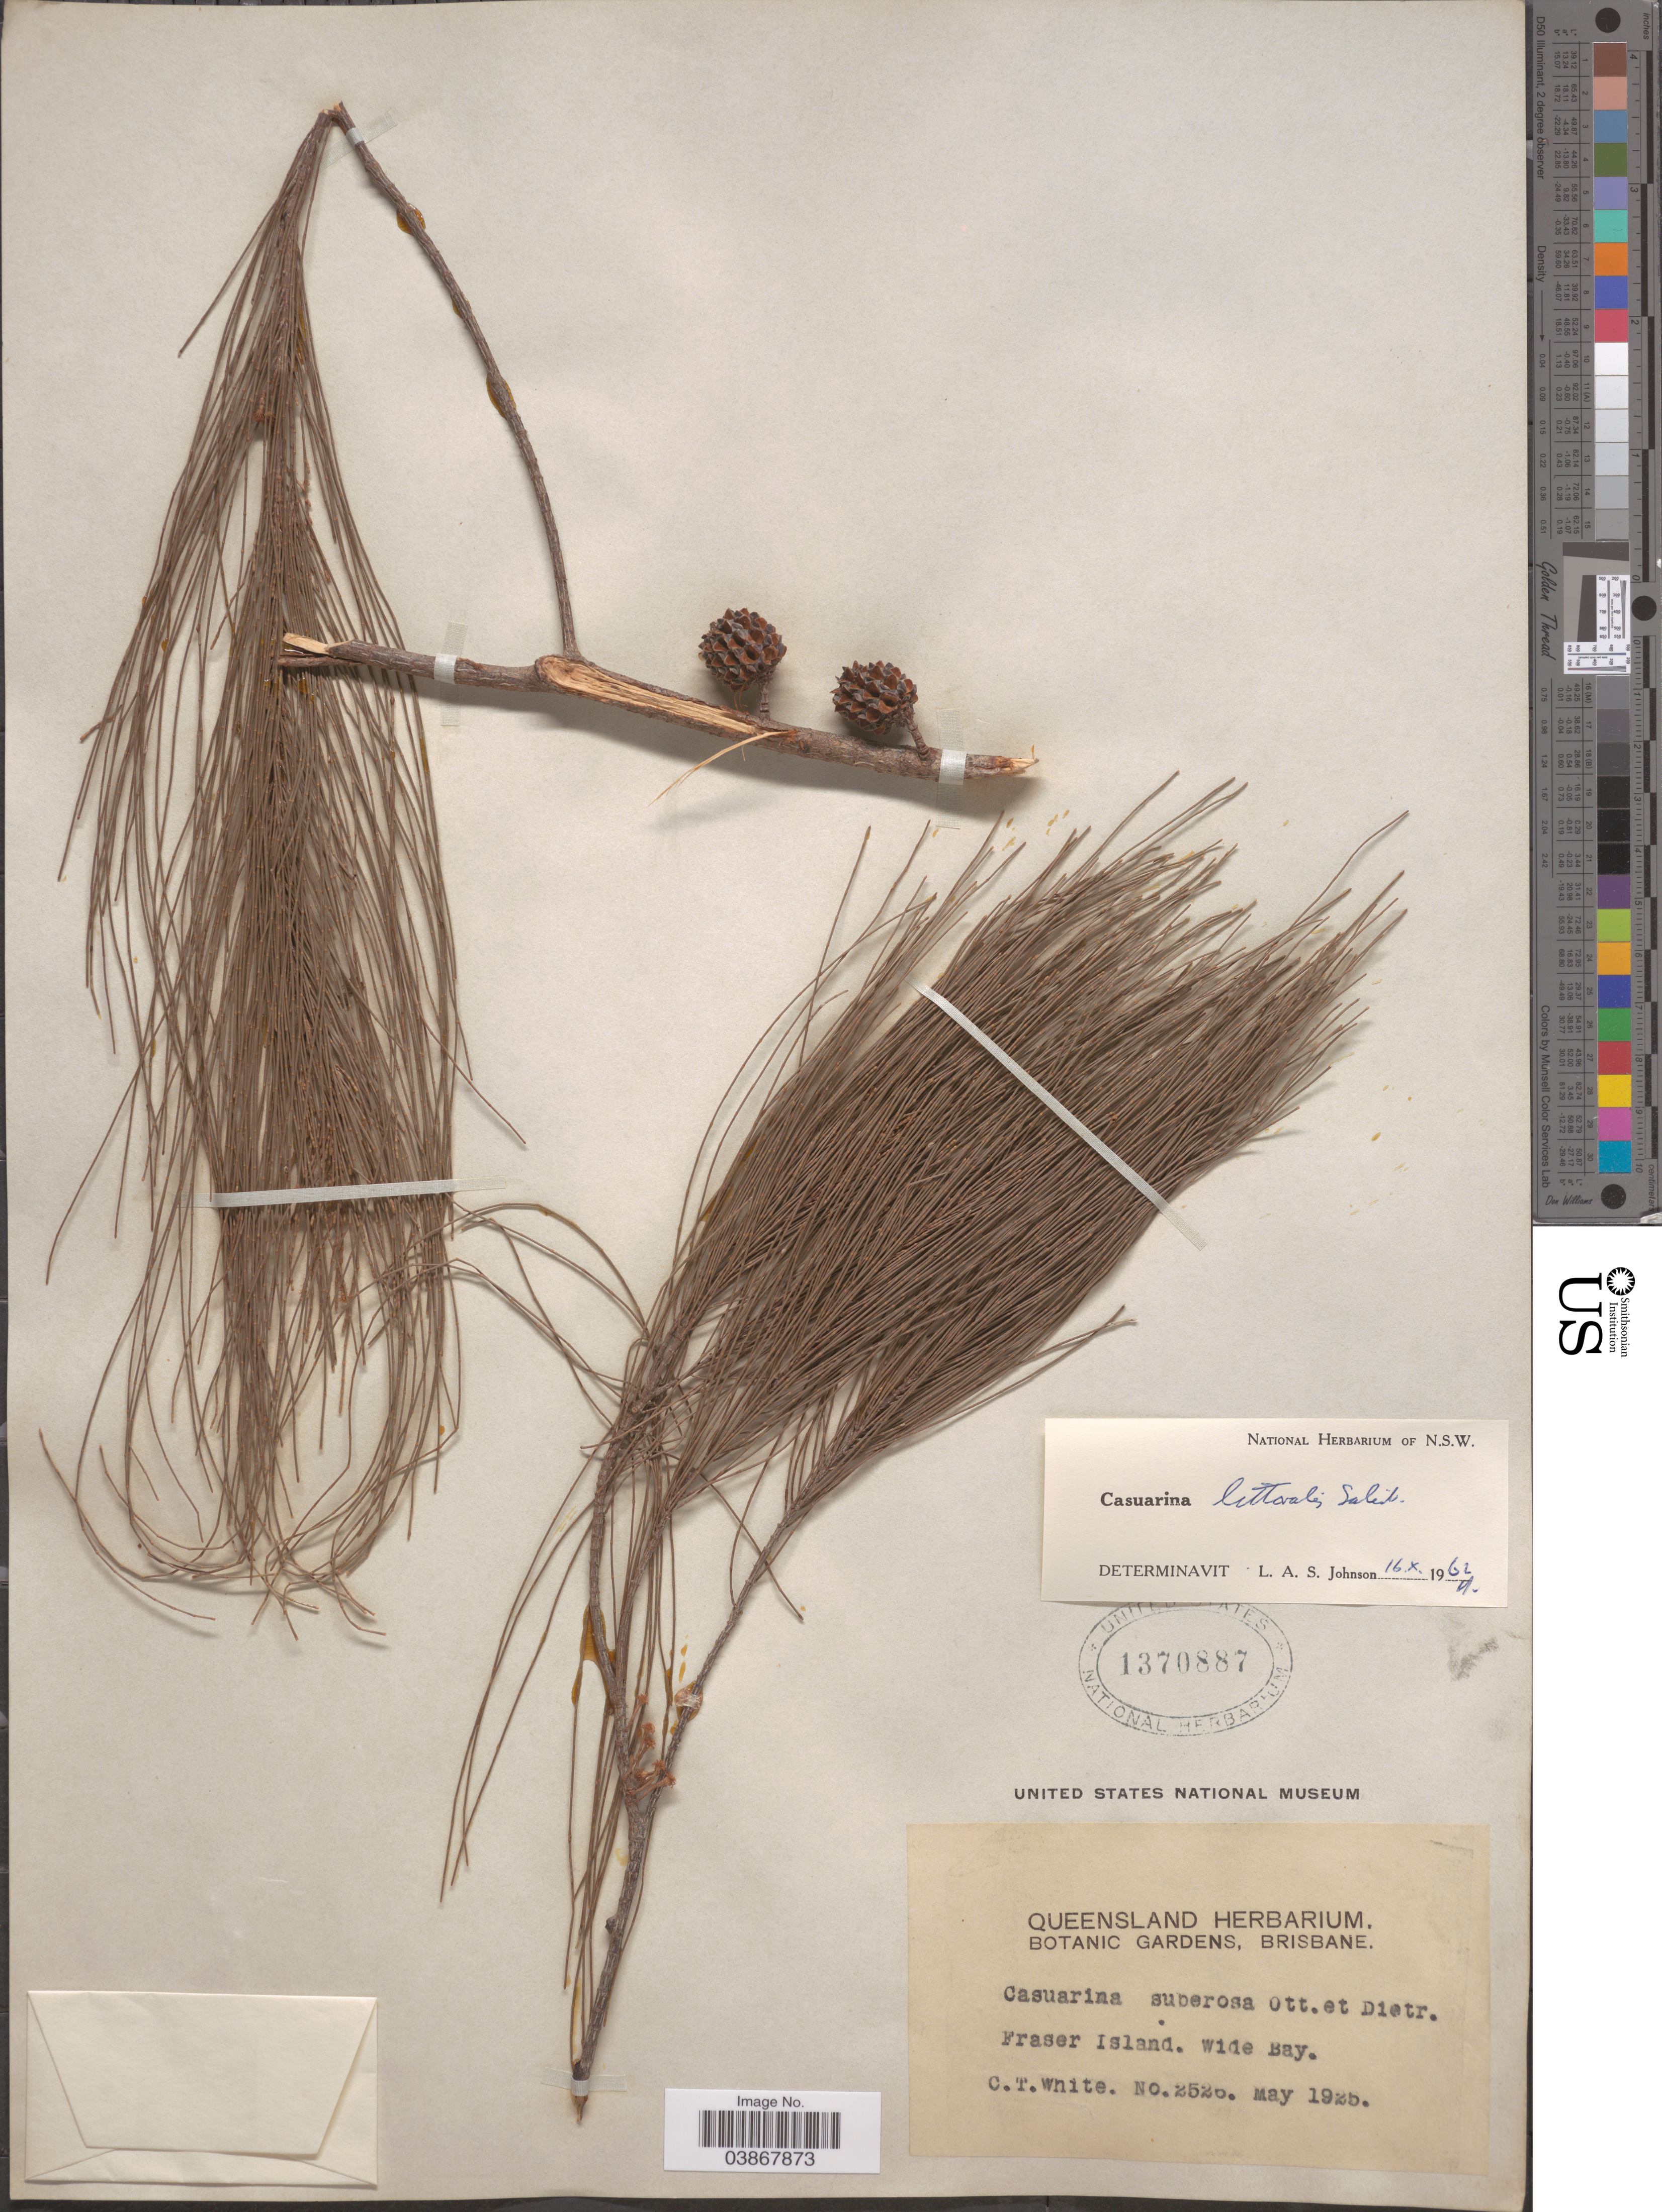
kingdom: Plantae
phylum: Tracheophyta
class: Magnoliopsida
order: Fagales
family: Casuarinaceae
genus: Casuarina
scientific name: Casuarina littoralis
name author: Salisb.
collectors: C. T. White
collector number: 2520*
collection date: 1925-05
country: Australia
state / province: Queensland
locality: Fraser Island. Wide Bay.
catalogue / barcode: US 1370887